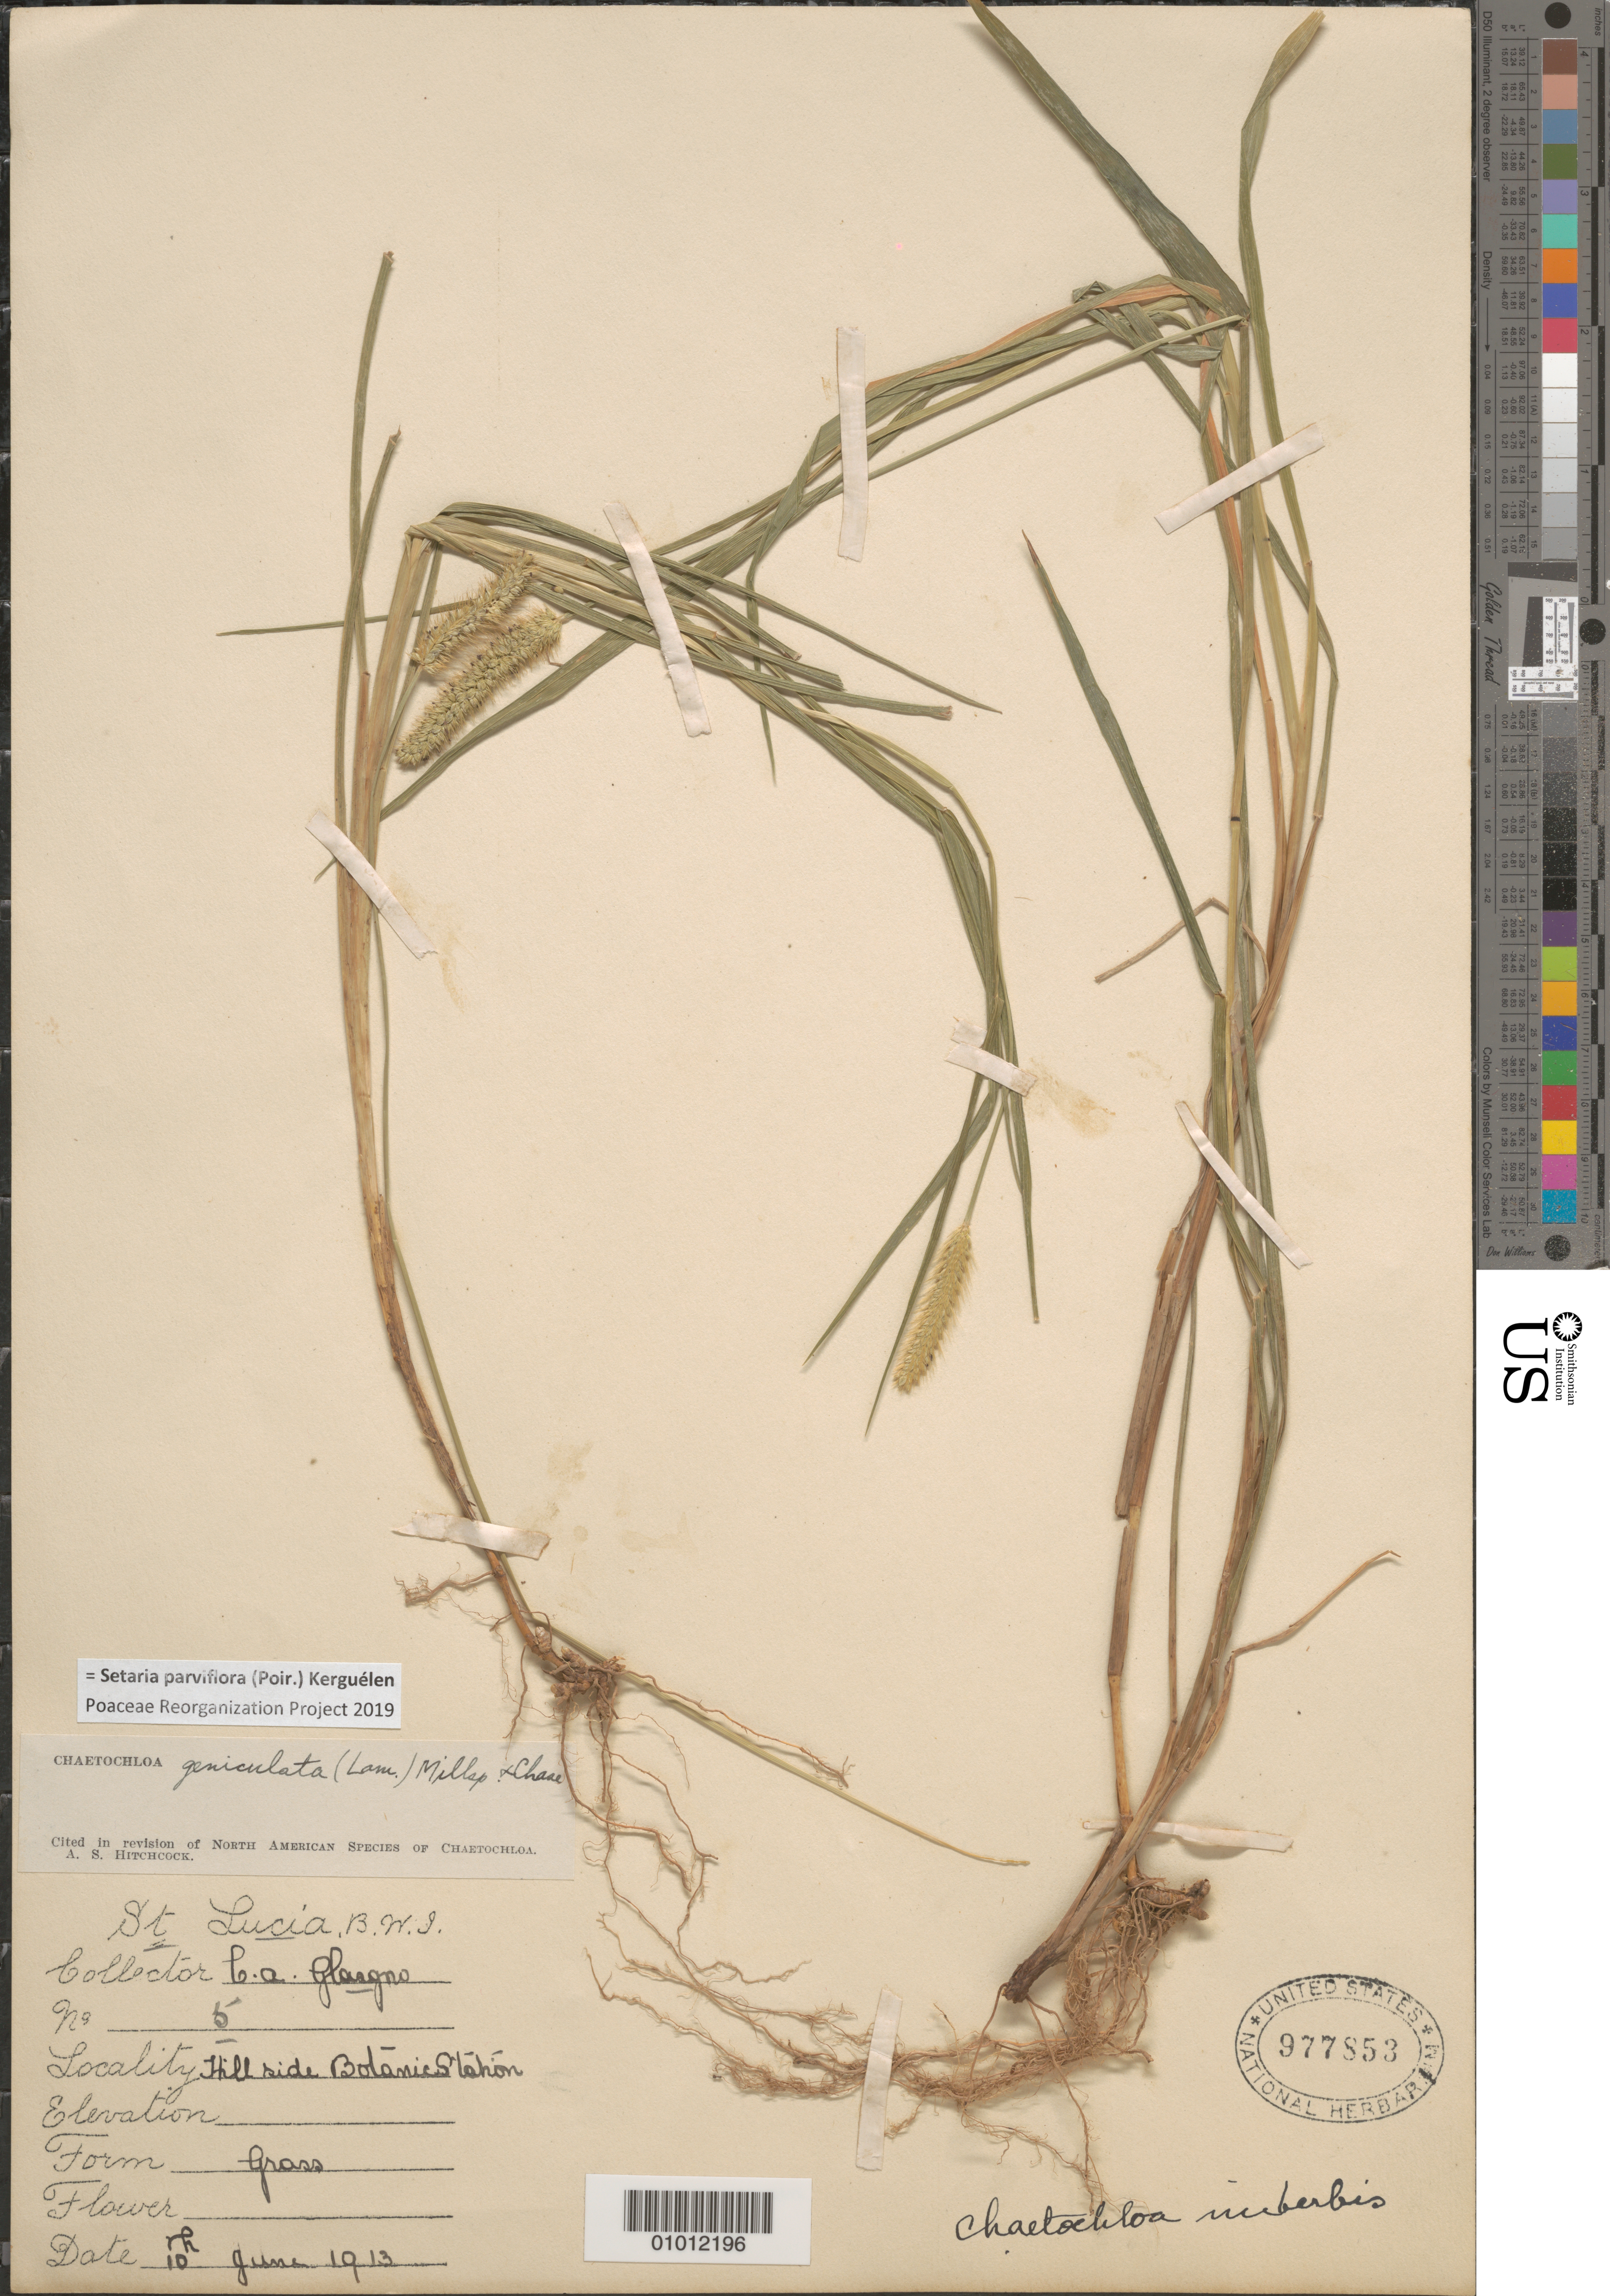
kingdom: Plantae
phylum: Tracheophyta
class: Liliopsida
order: Poales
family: Poaceae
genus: Setaria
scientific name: Setaria parviflora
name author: (Poir.) Kerguélen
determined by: Poaceae Reorganization Project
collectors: L. Glasgow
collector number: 5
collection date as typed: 10 Jun 1913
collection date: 1913-06-10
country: St. Lucia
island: St. Lucia I.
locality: Hillside Botanic Station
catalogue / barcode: US 977853